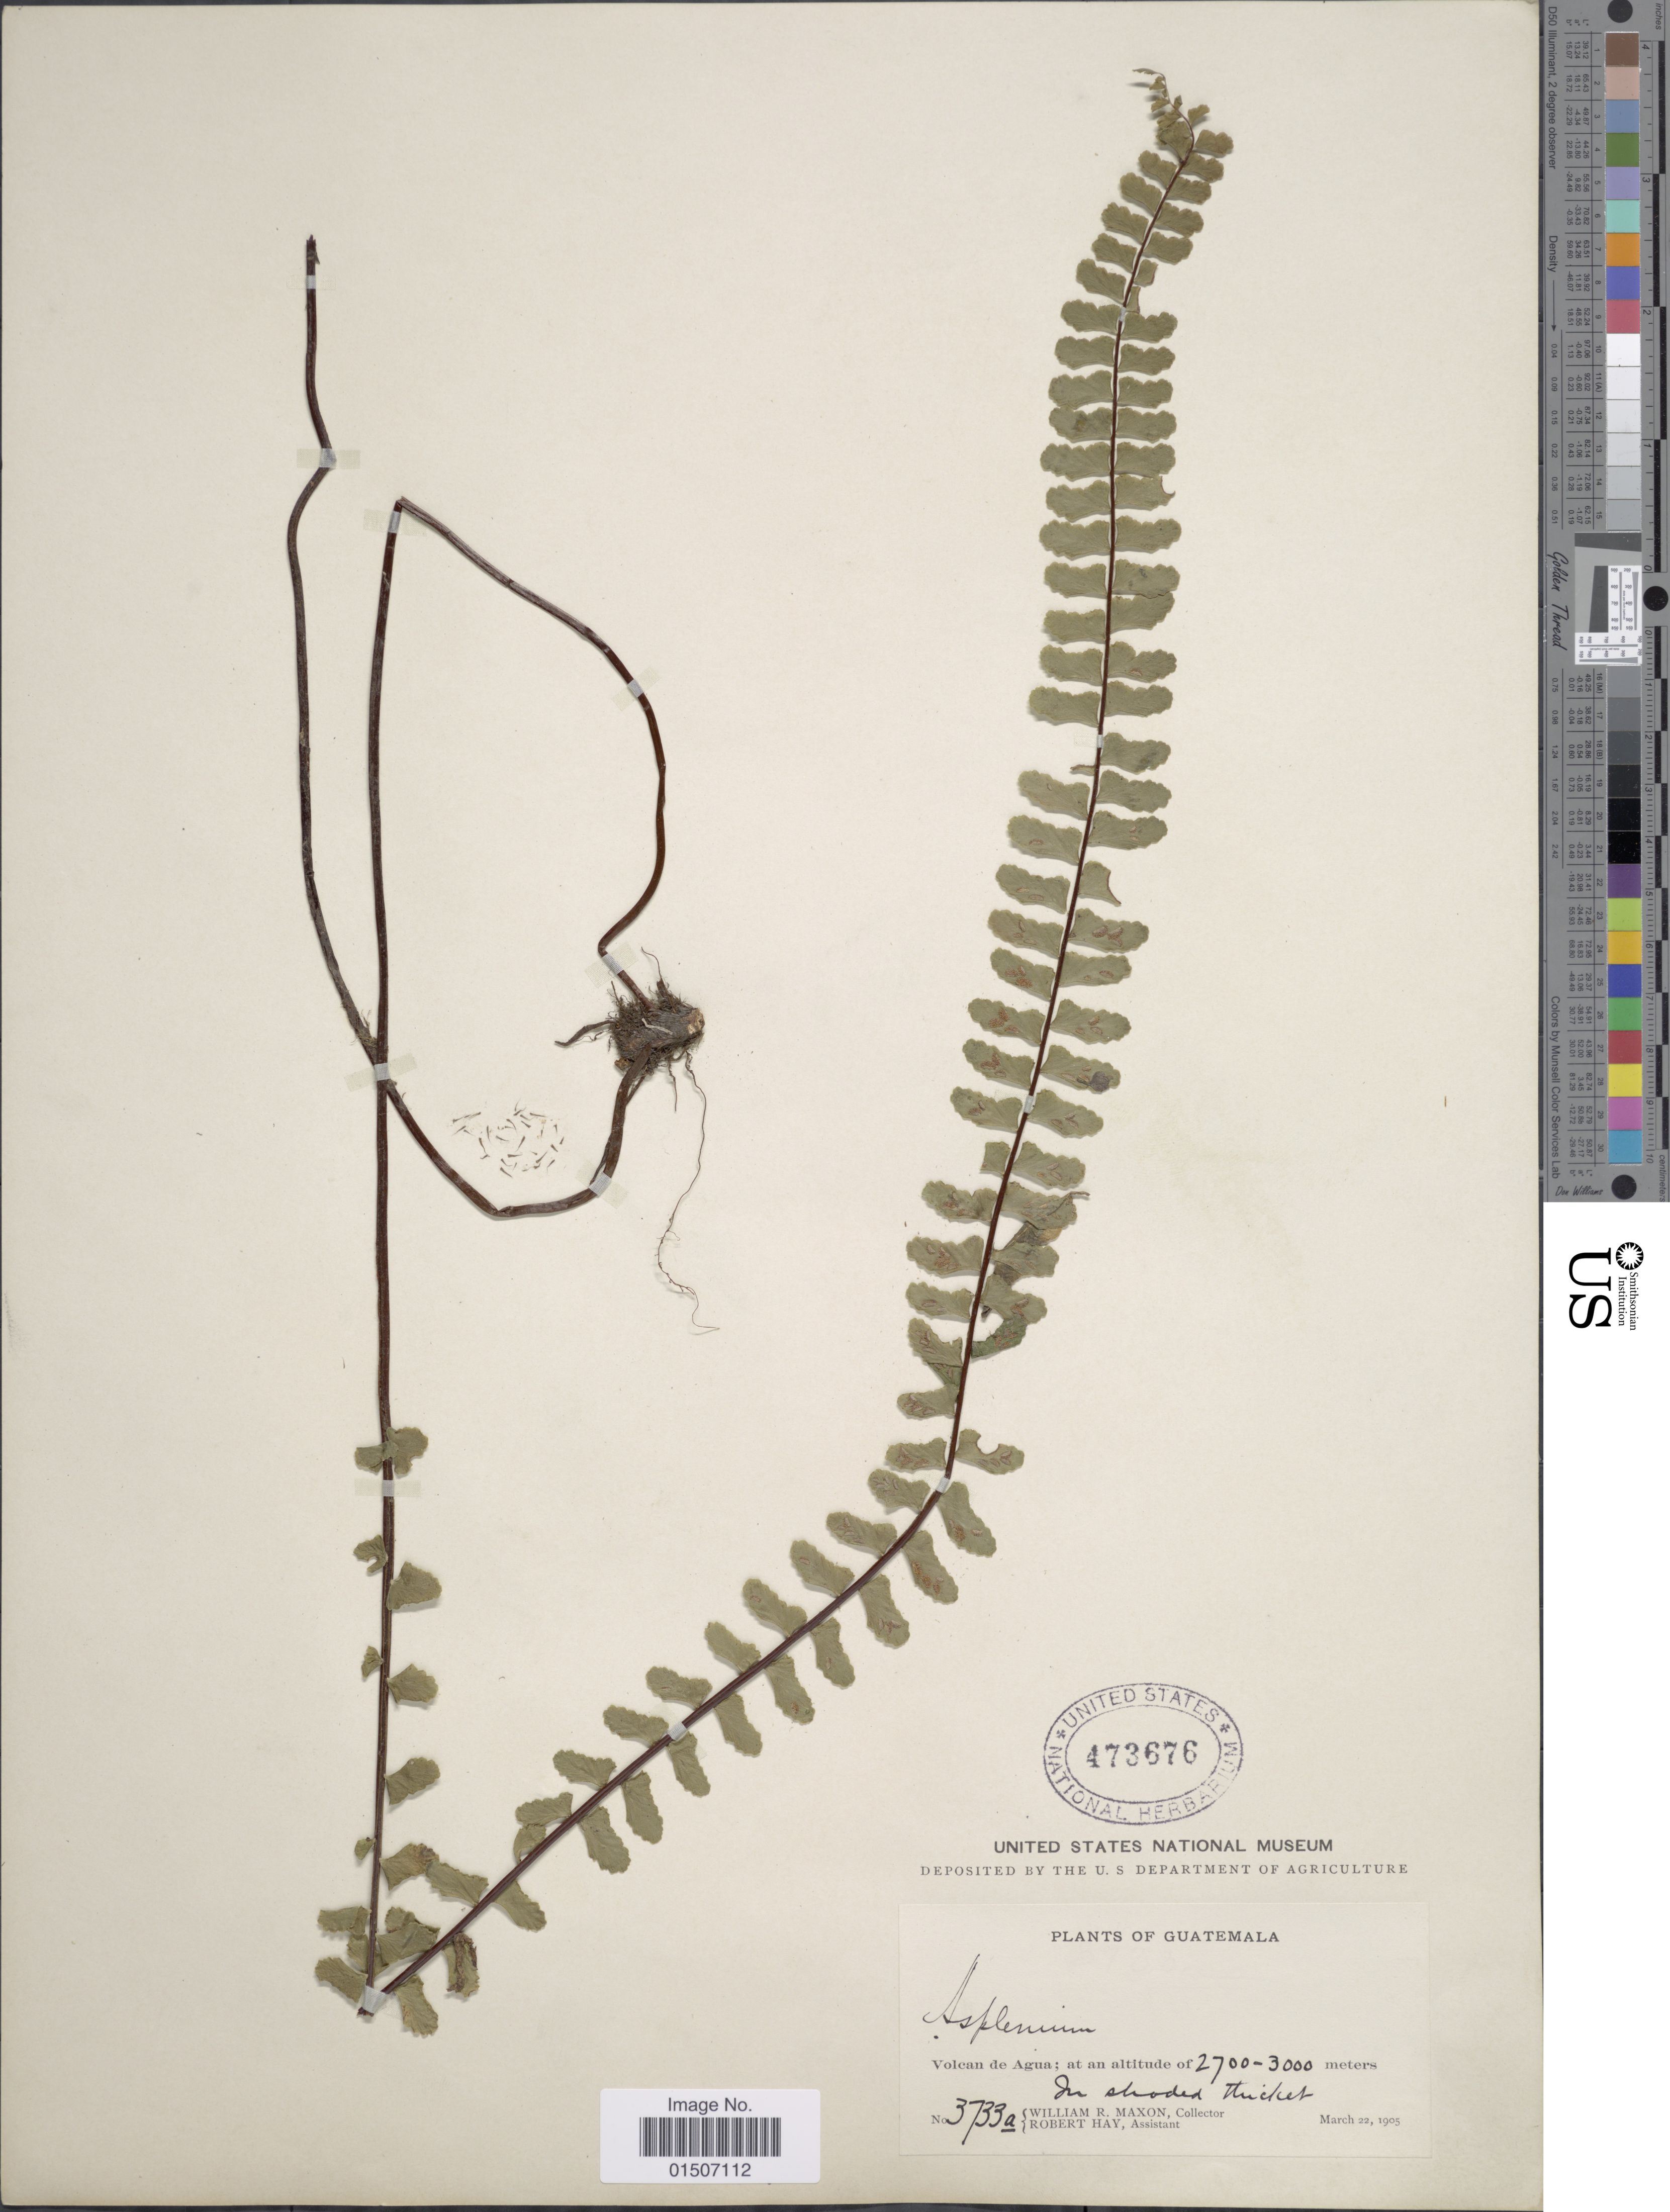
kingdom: Plantae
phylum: Tracheophyta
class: Polypodiopsida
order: Polypodiales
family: Aspleniaceae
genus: Asplenium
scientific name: Asplenium monanthes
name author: L.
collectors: W. R. Maxon & R. H. Hay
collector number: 3733a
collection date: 1905-03-22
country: Guatemala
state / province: Guatemala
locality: Volcan de Agua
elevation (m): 2700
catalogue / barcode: US 473676